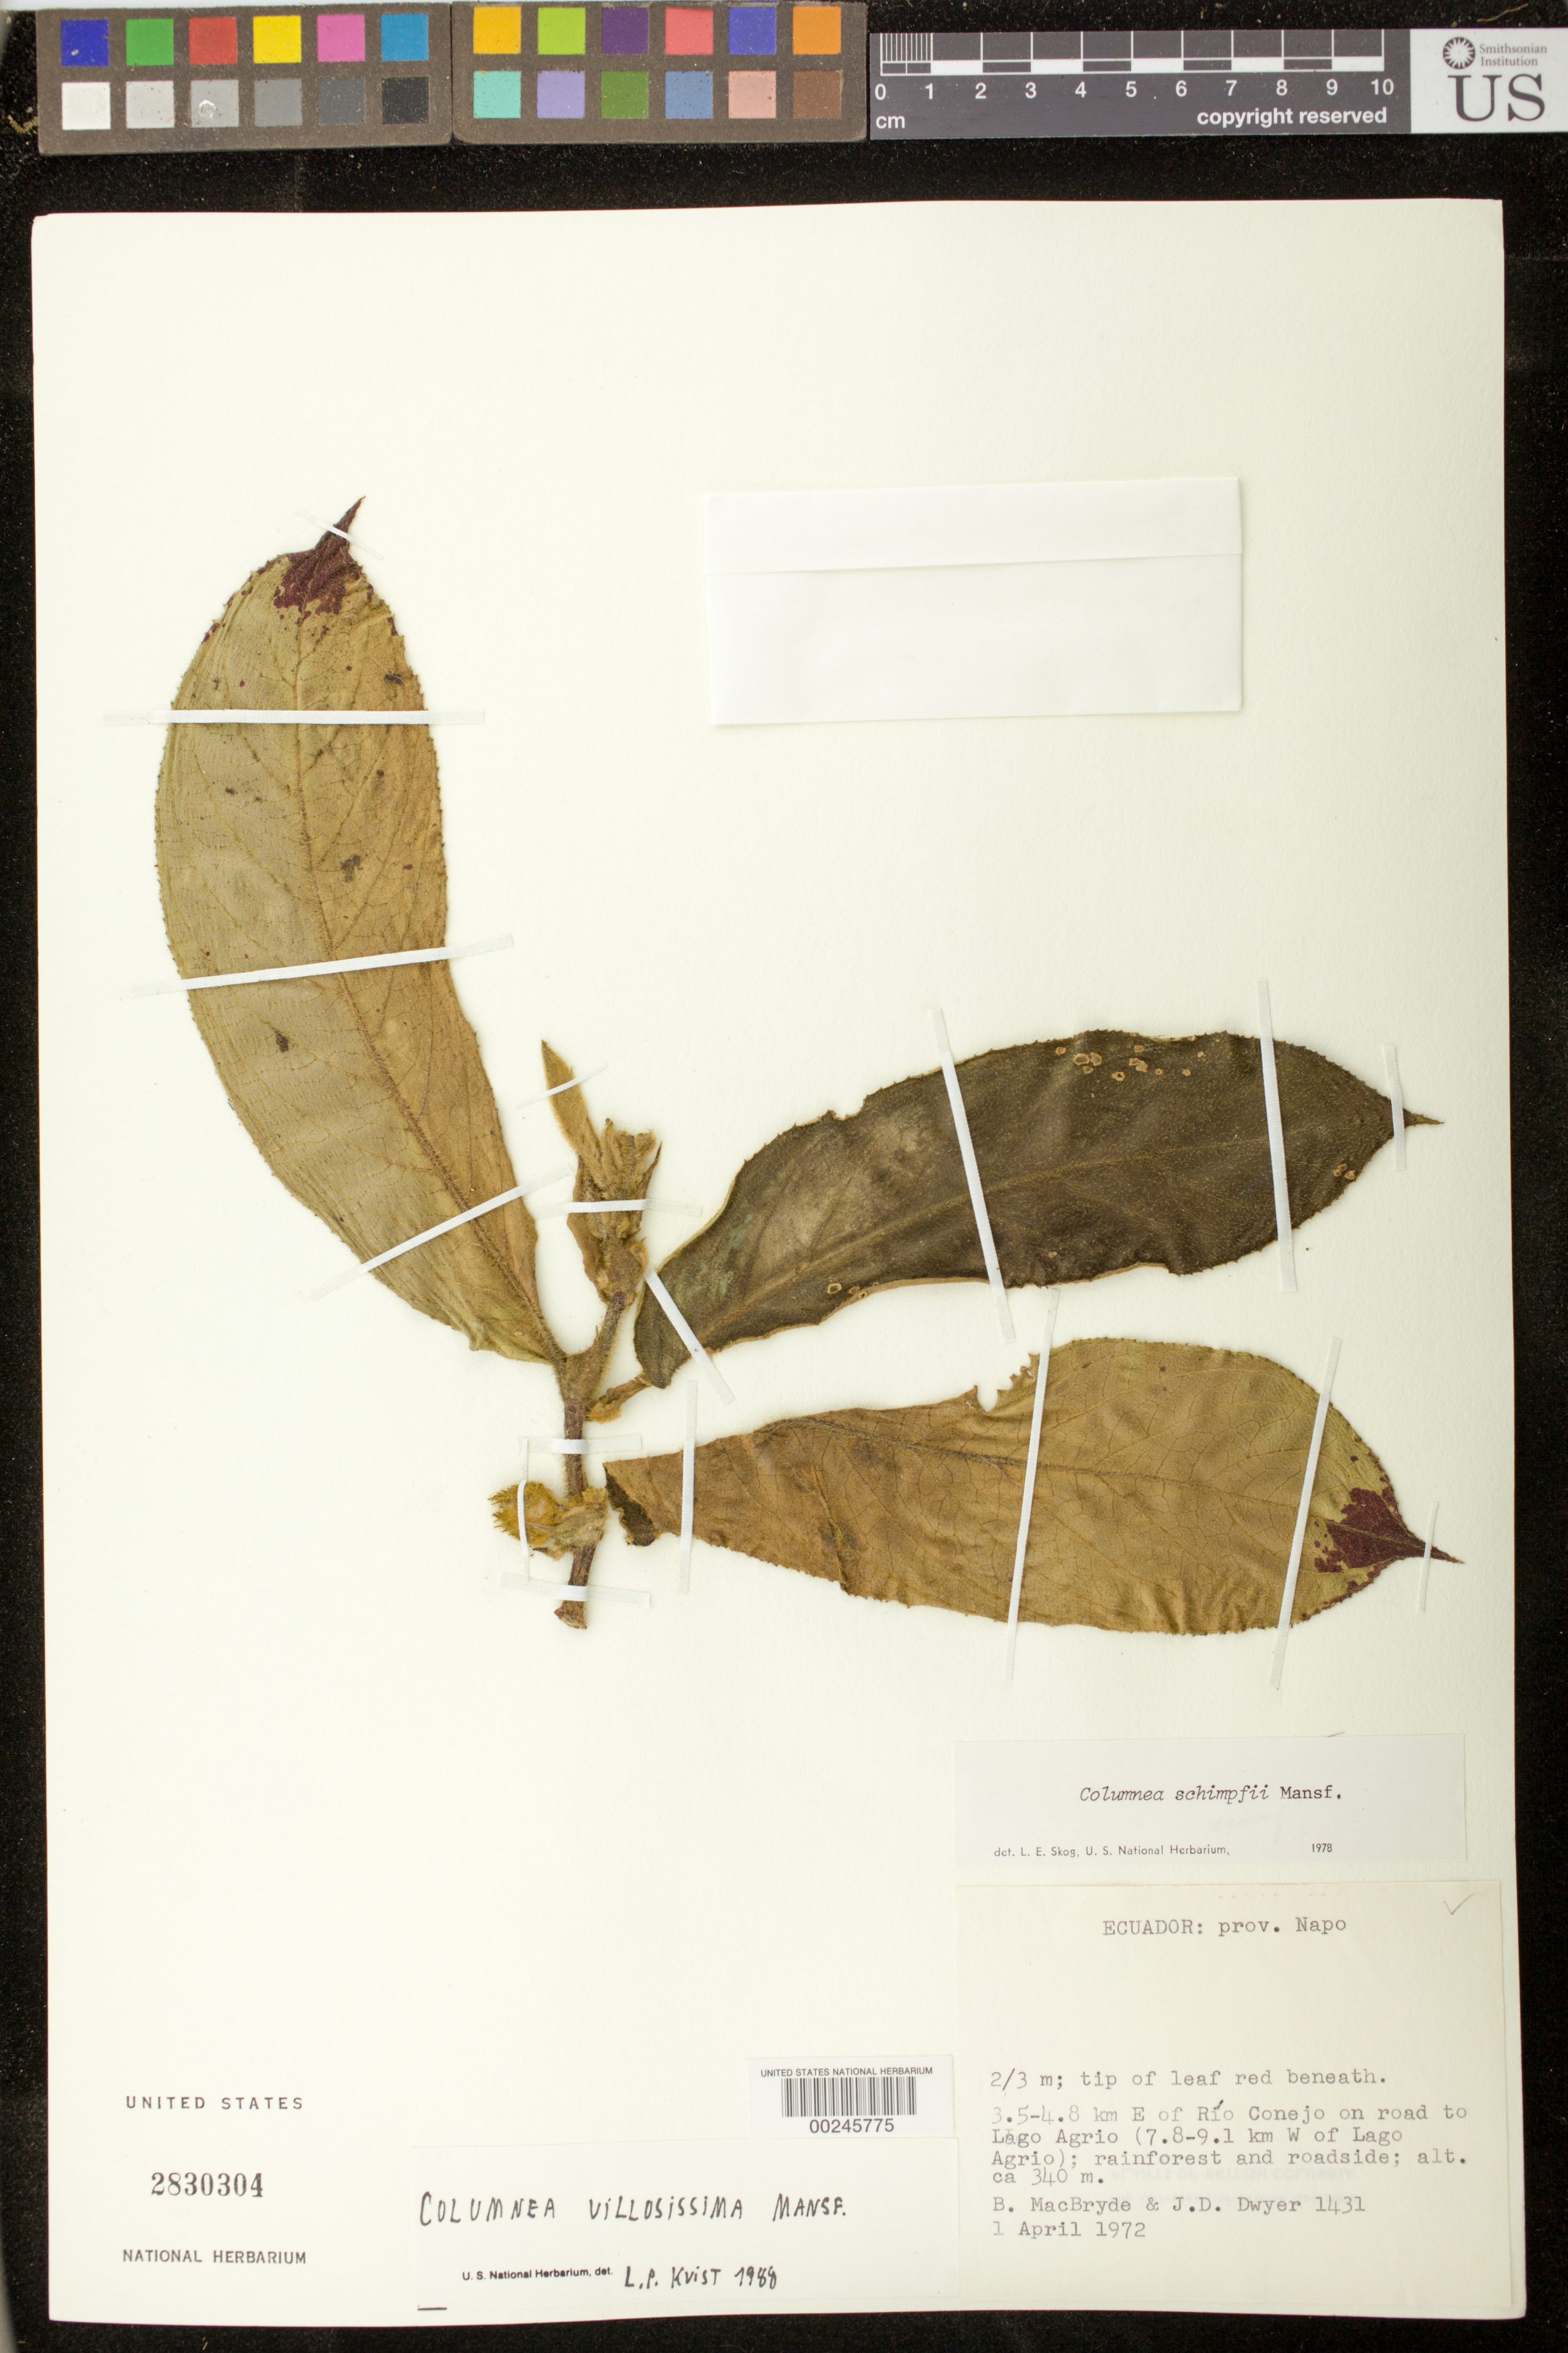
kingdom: Plantae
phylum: Tracheophyta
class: Magnoliopsida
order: Lamiales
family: Gesneriaceae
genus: Columnea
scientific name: Columnea villosissima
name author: Mansf.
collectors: B. MacBryde & J. D. Dwyer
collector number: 1431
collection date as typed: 01 Apr 1972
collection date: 1972-04-01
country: Ecuador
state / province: Sucumbíos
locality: Napo.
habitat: Rainforest and roadside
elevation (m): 340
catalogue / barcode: US 2830304